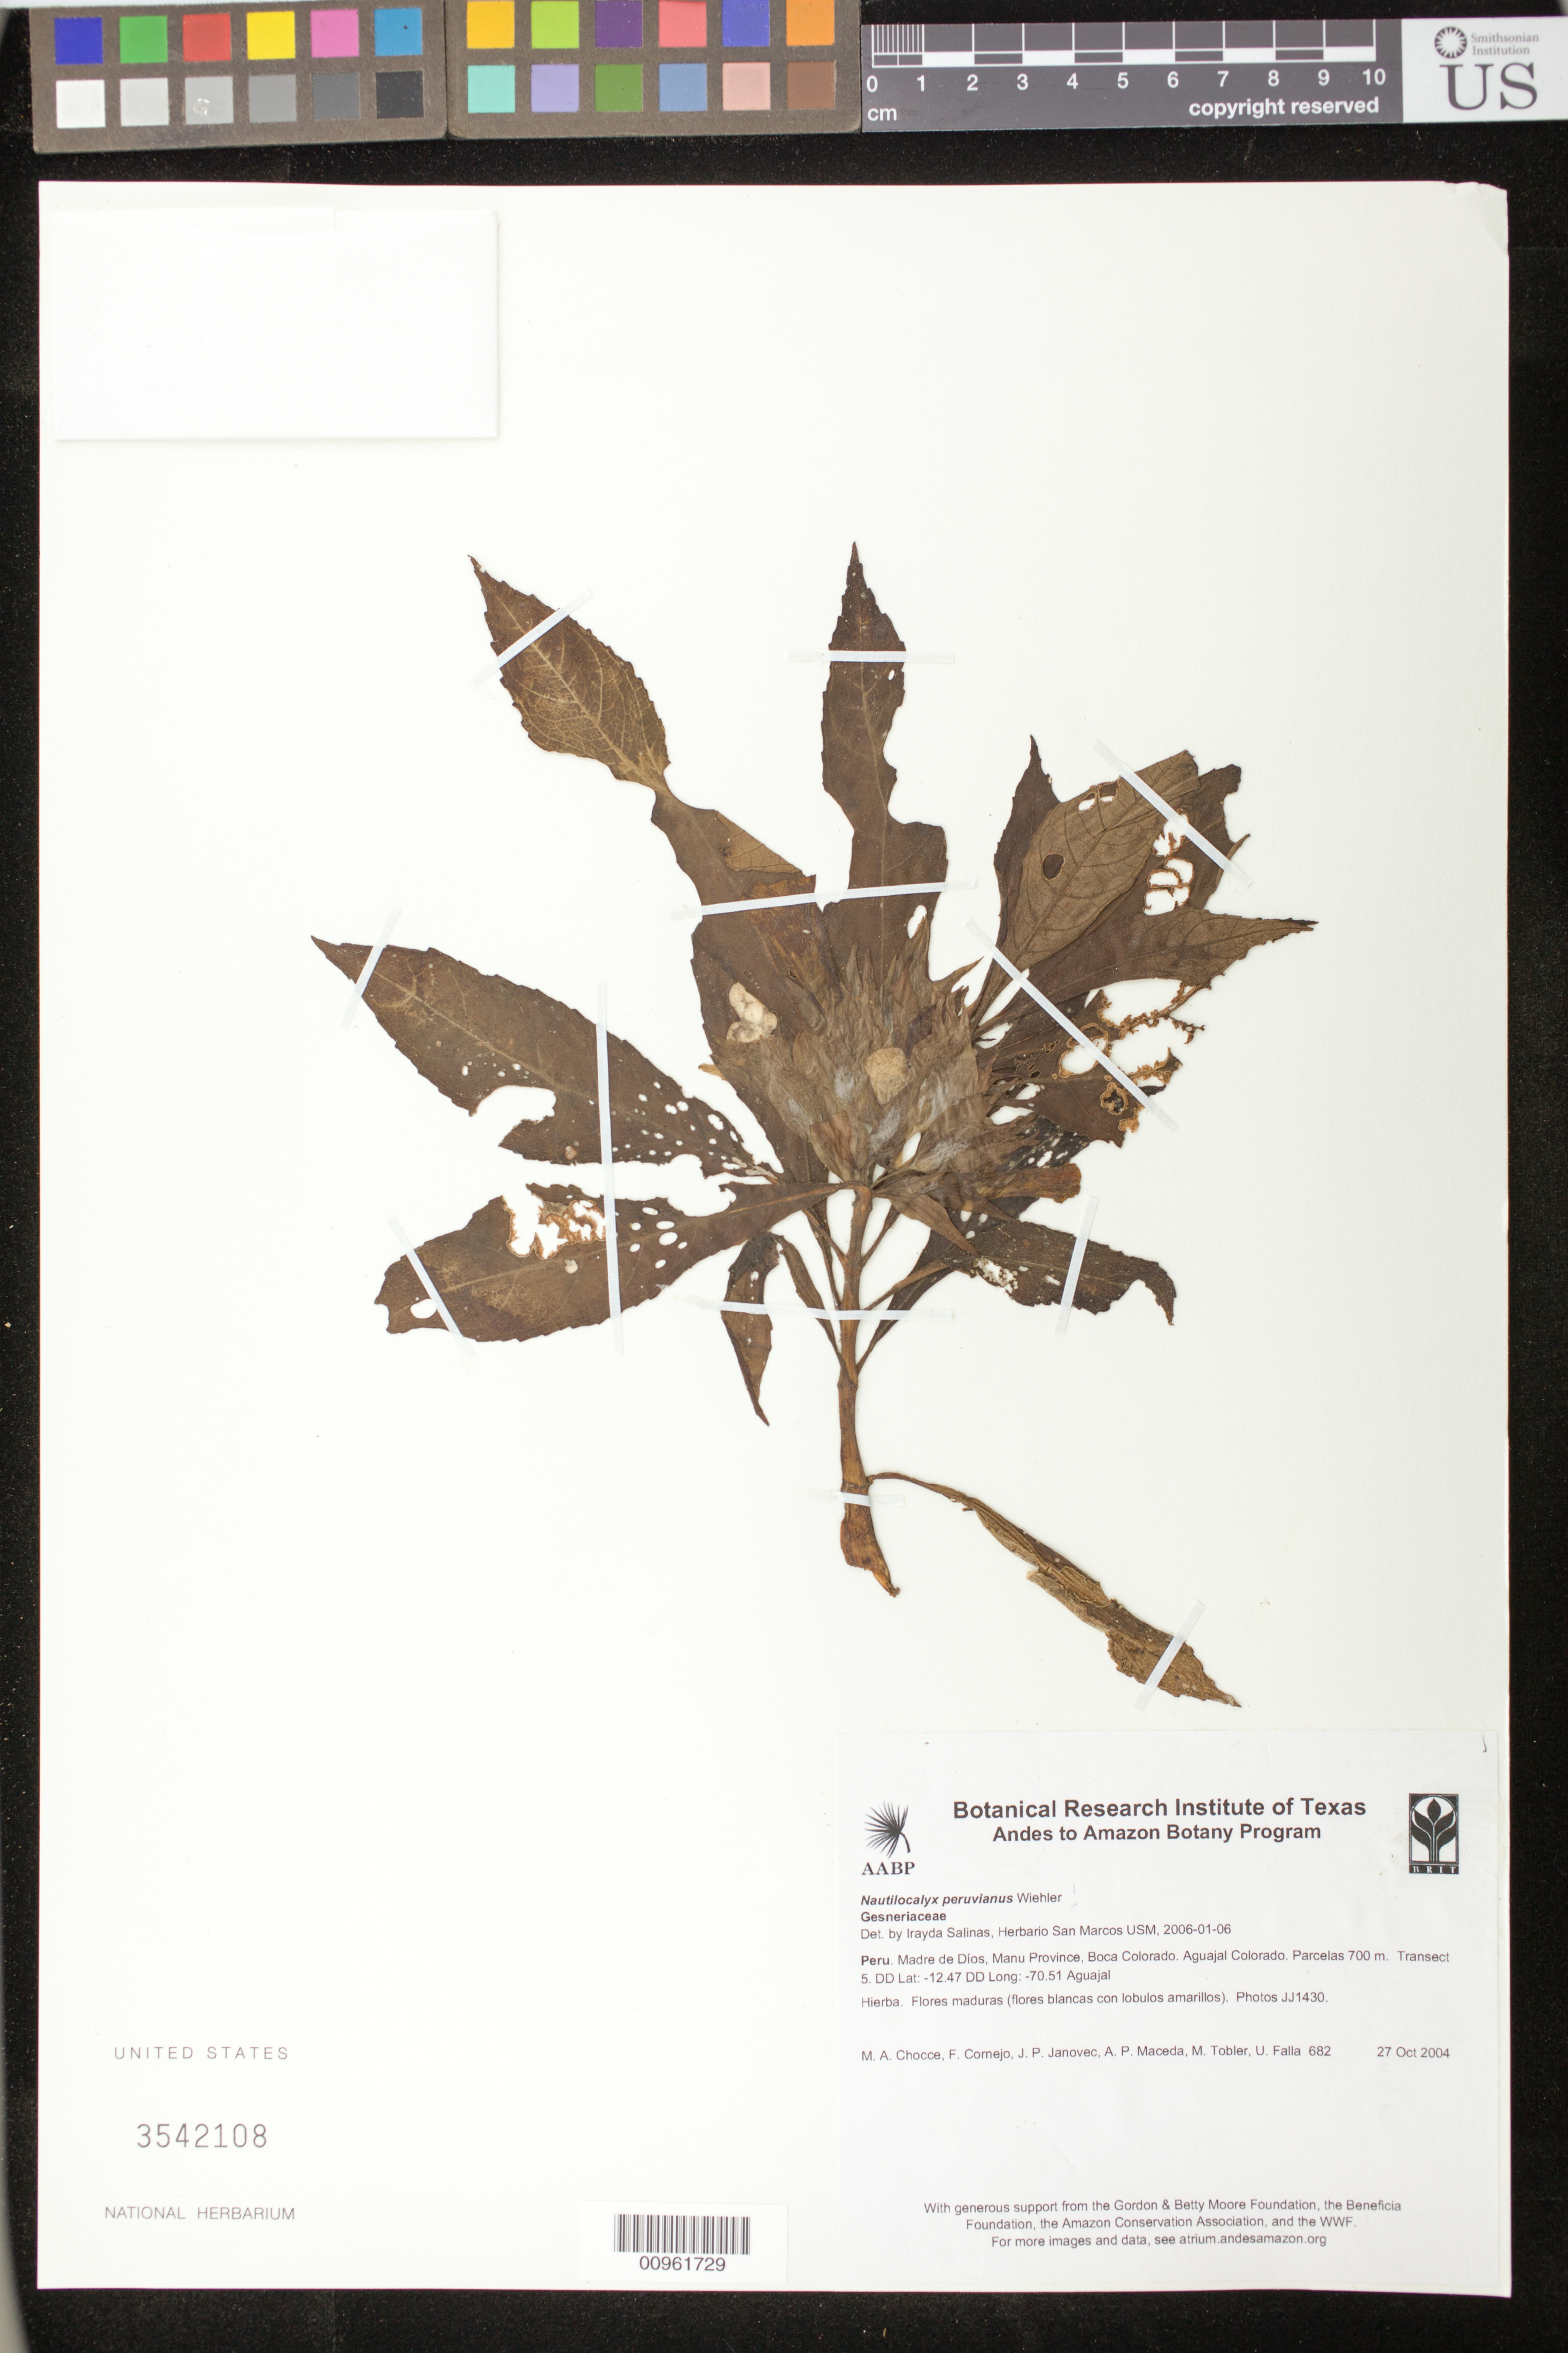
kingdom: Plantae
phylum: Tracheophyta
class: Magnoliopsida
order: Lamiales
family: Gesneriaceae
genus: Nautilocalyx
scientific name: Nautilocalyx peruvianus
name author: Wiehler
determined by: Salinas, I.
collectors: M. Chocce, F. Cornejo, J. P. Janovec, A. Maceda, M. Tobler & U. Falla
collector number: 682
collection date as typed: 27 Oct 2004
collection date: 2004-10-27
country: Peru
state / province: Madre de Dios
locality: Manu Prov., Boca Colorado, Aguajal Colorado, transect 5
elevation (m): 700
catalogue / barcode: US 3542108